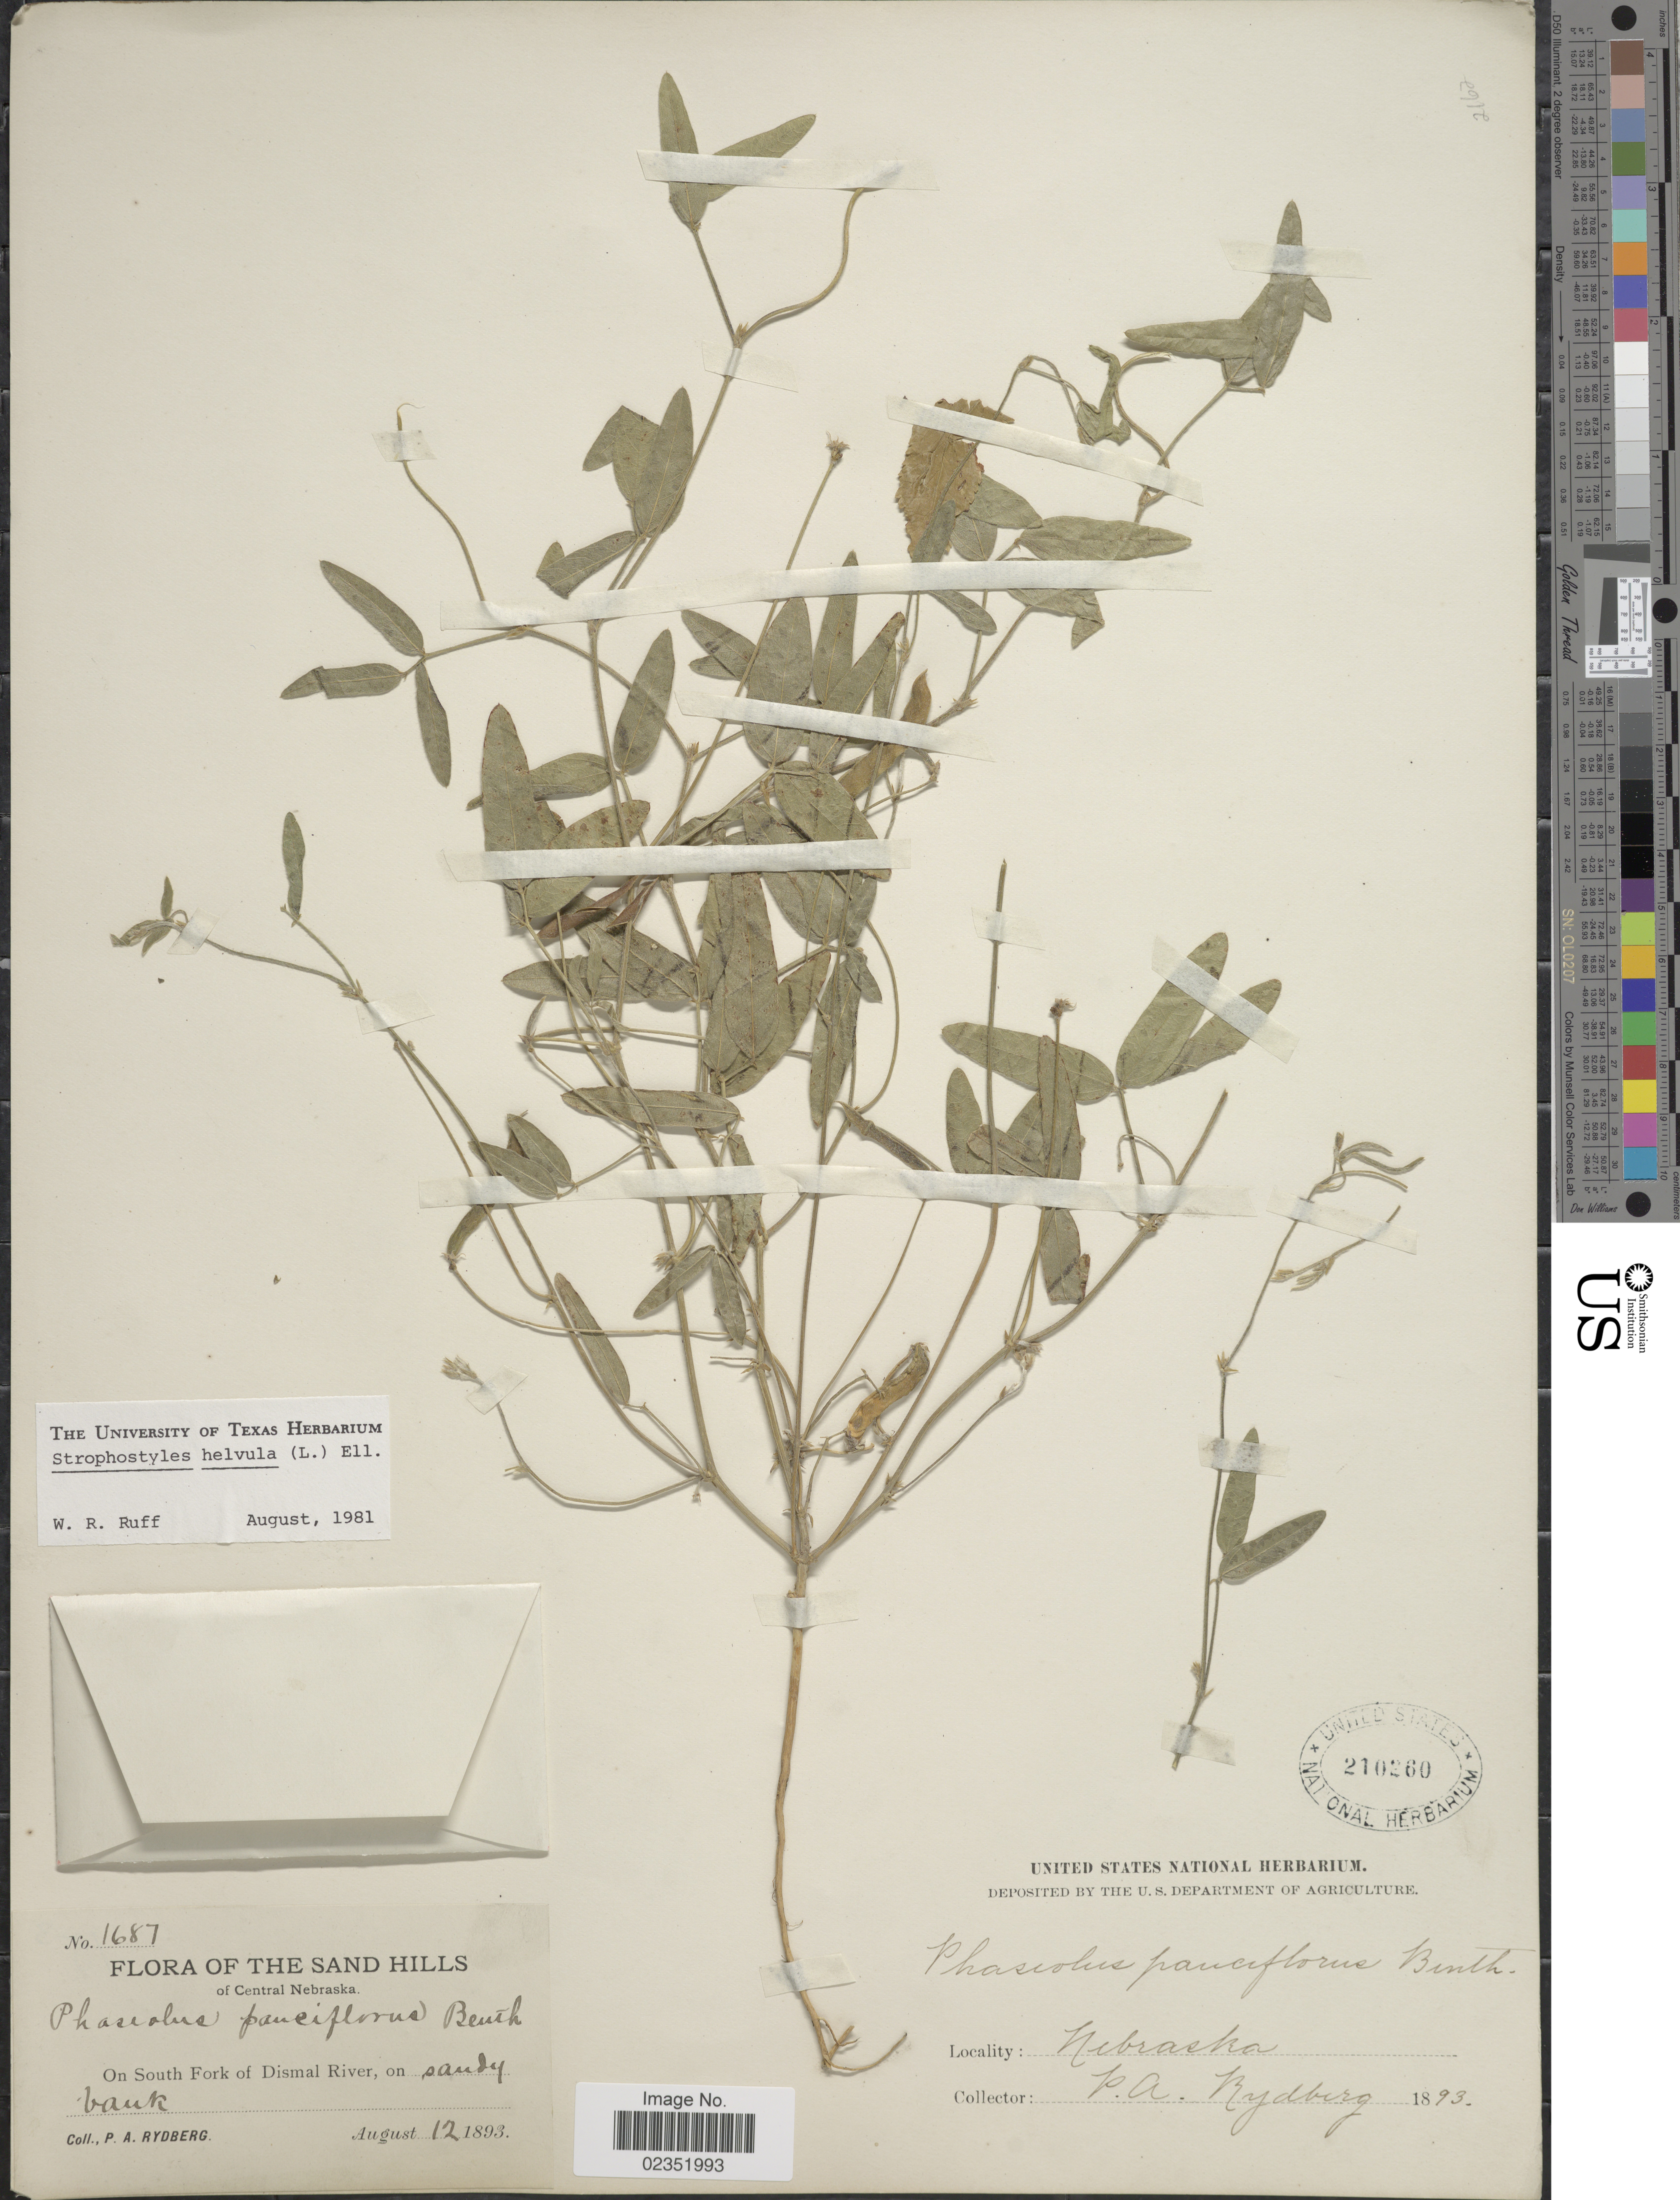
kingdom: Plantae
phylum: Tracheophyta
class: Magnoliopsida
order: Fabales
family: Fabaceae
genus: Strophostyles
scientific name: Strophostyles helvola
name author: (L.) Elliott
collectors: P. A. Rydberg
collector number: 1687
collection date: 1893-08-12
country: United States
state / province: Nebraska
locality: The Sand Hills of Central Nebraska, on South Fork of Dismal River, on sandy bank.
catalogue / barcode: US 210260